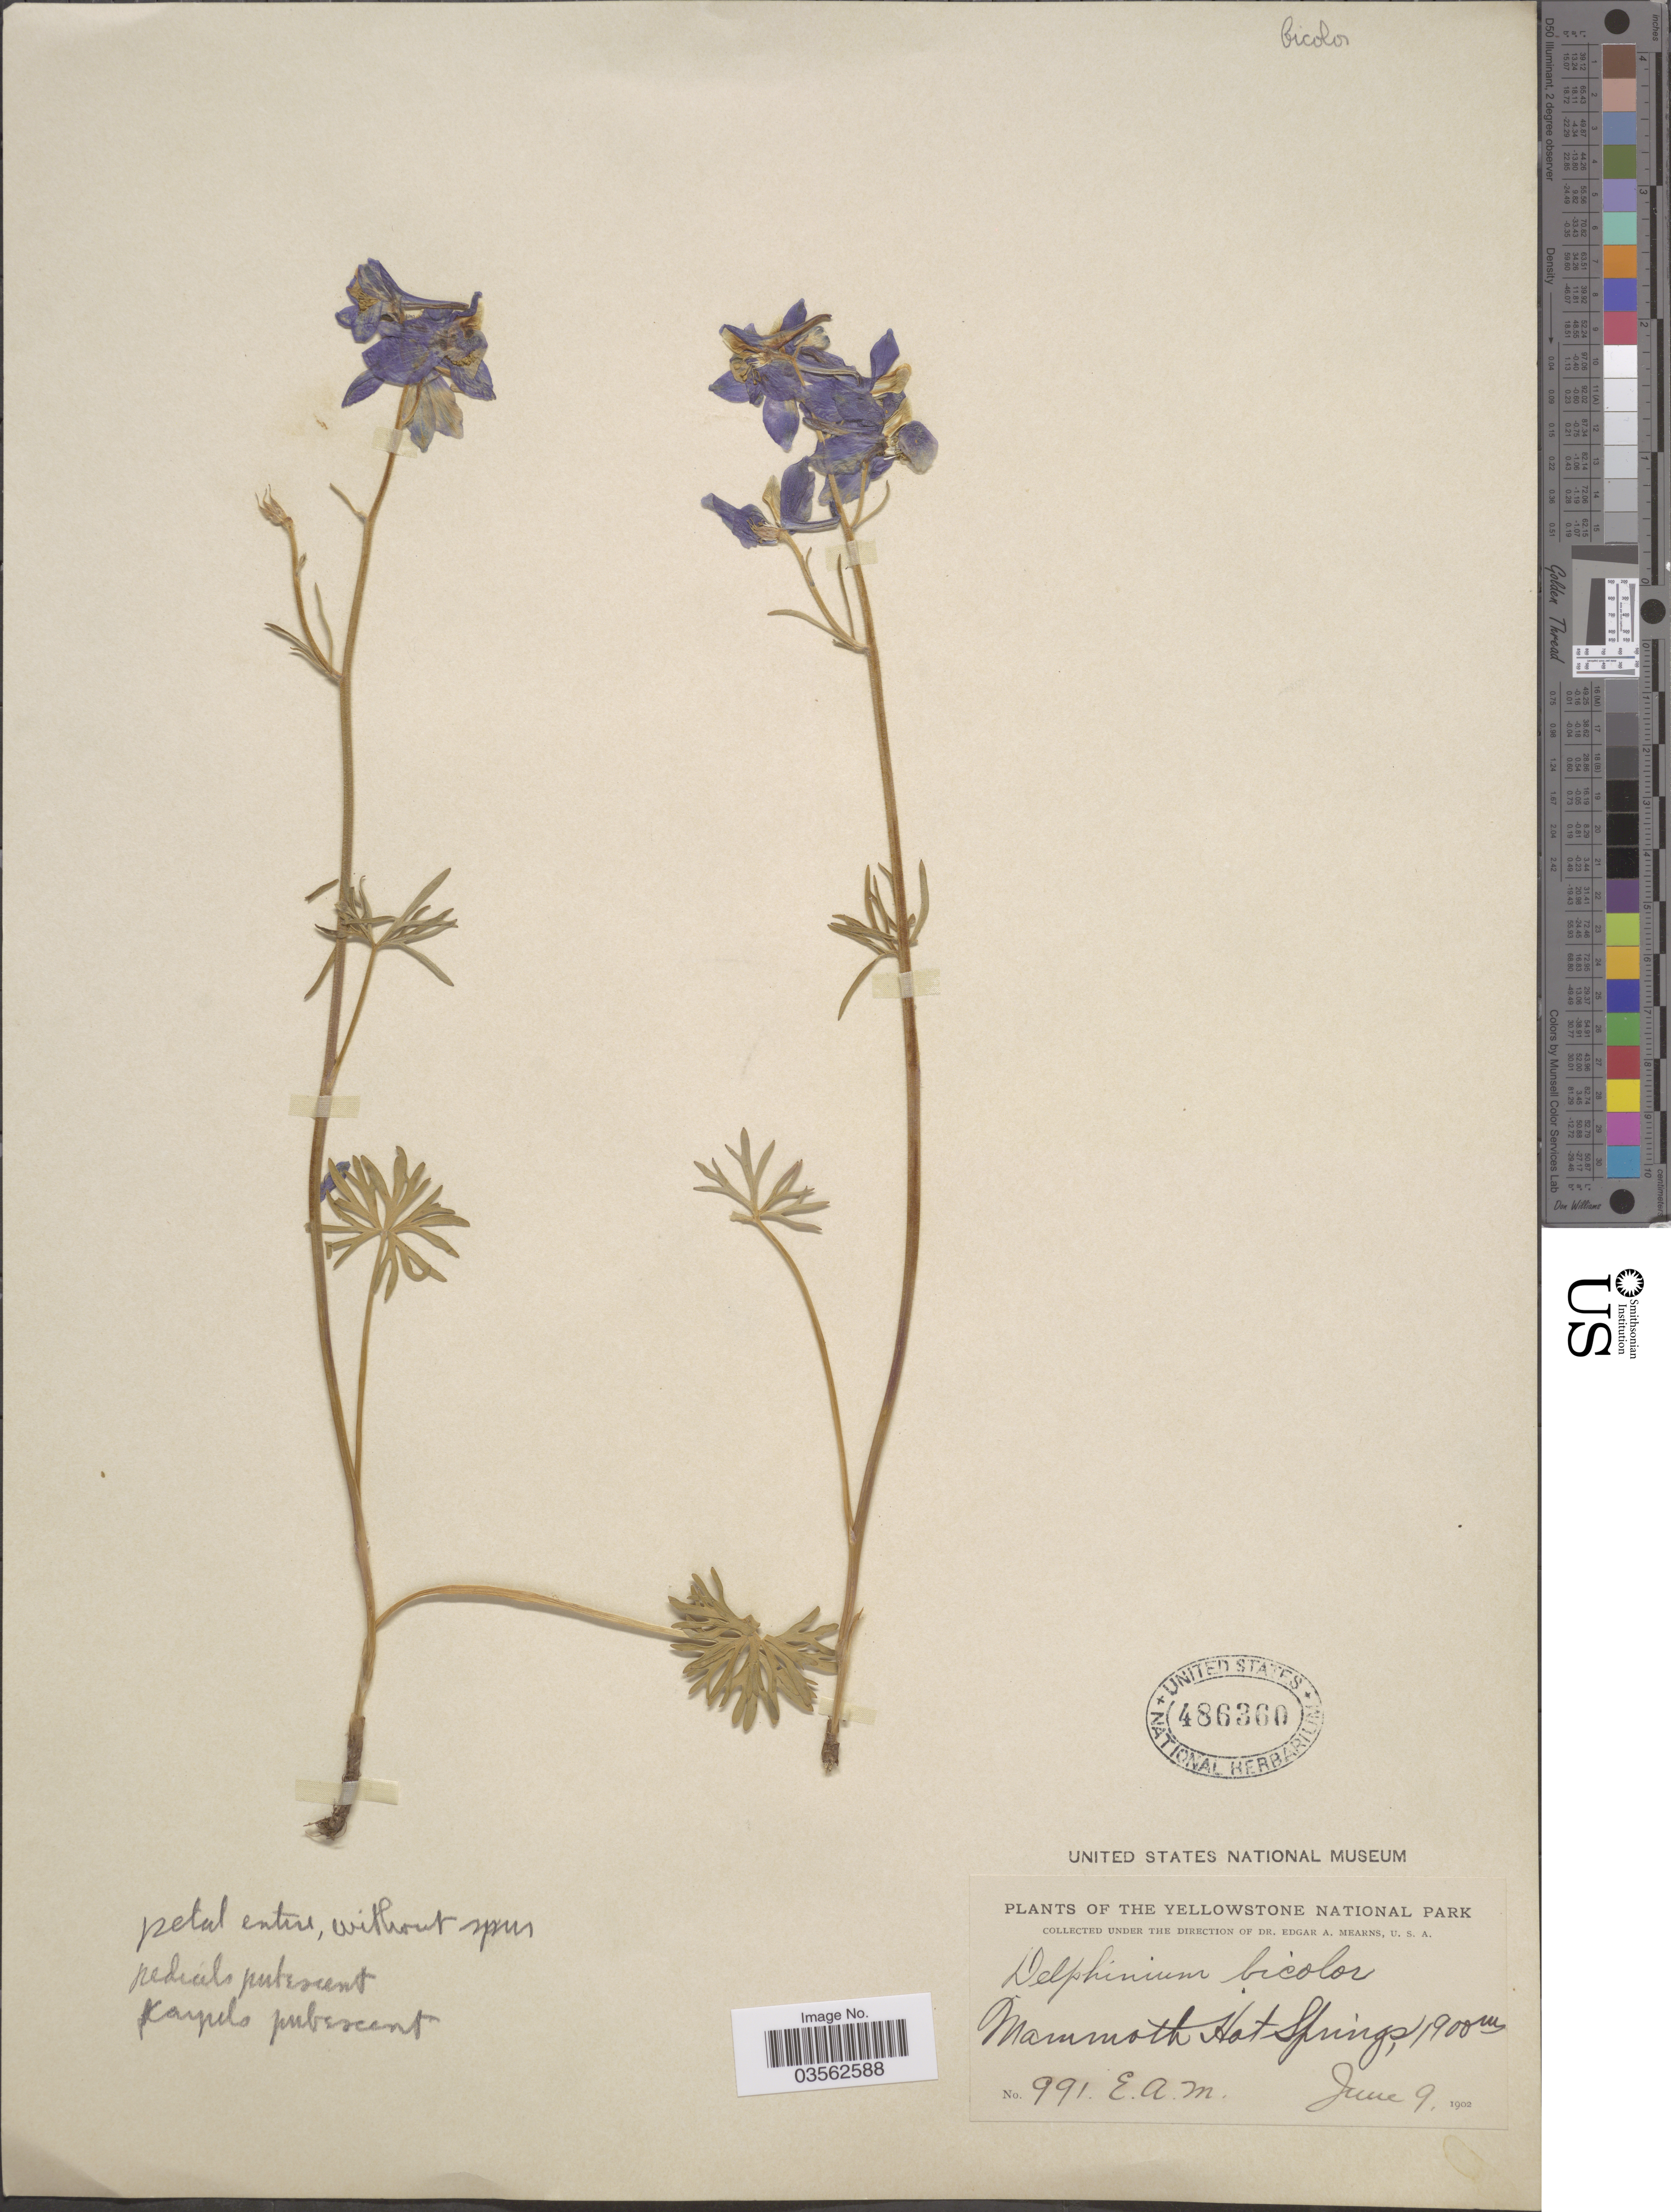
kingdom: Plantae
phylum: Tracheophyta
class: Magnoliopsida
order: Ranunculales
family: Ranunculaceae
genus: Delphinium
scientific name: Delphinium bicolor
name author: Nutt.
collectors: E. A. Mearns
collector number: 991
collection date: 1902-06-09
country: United States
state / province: Wyoming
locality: The Yellowstone National Park. Mammoth Hot Springs.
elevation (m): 1900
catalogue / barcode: US 486360